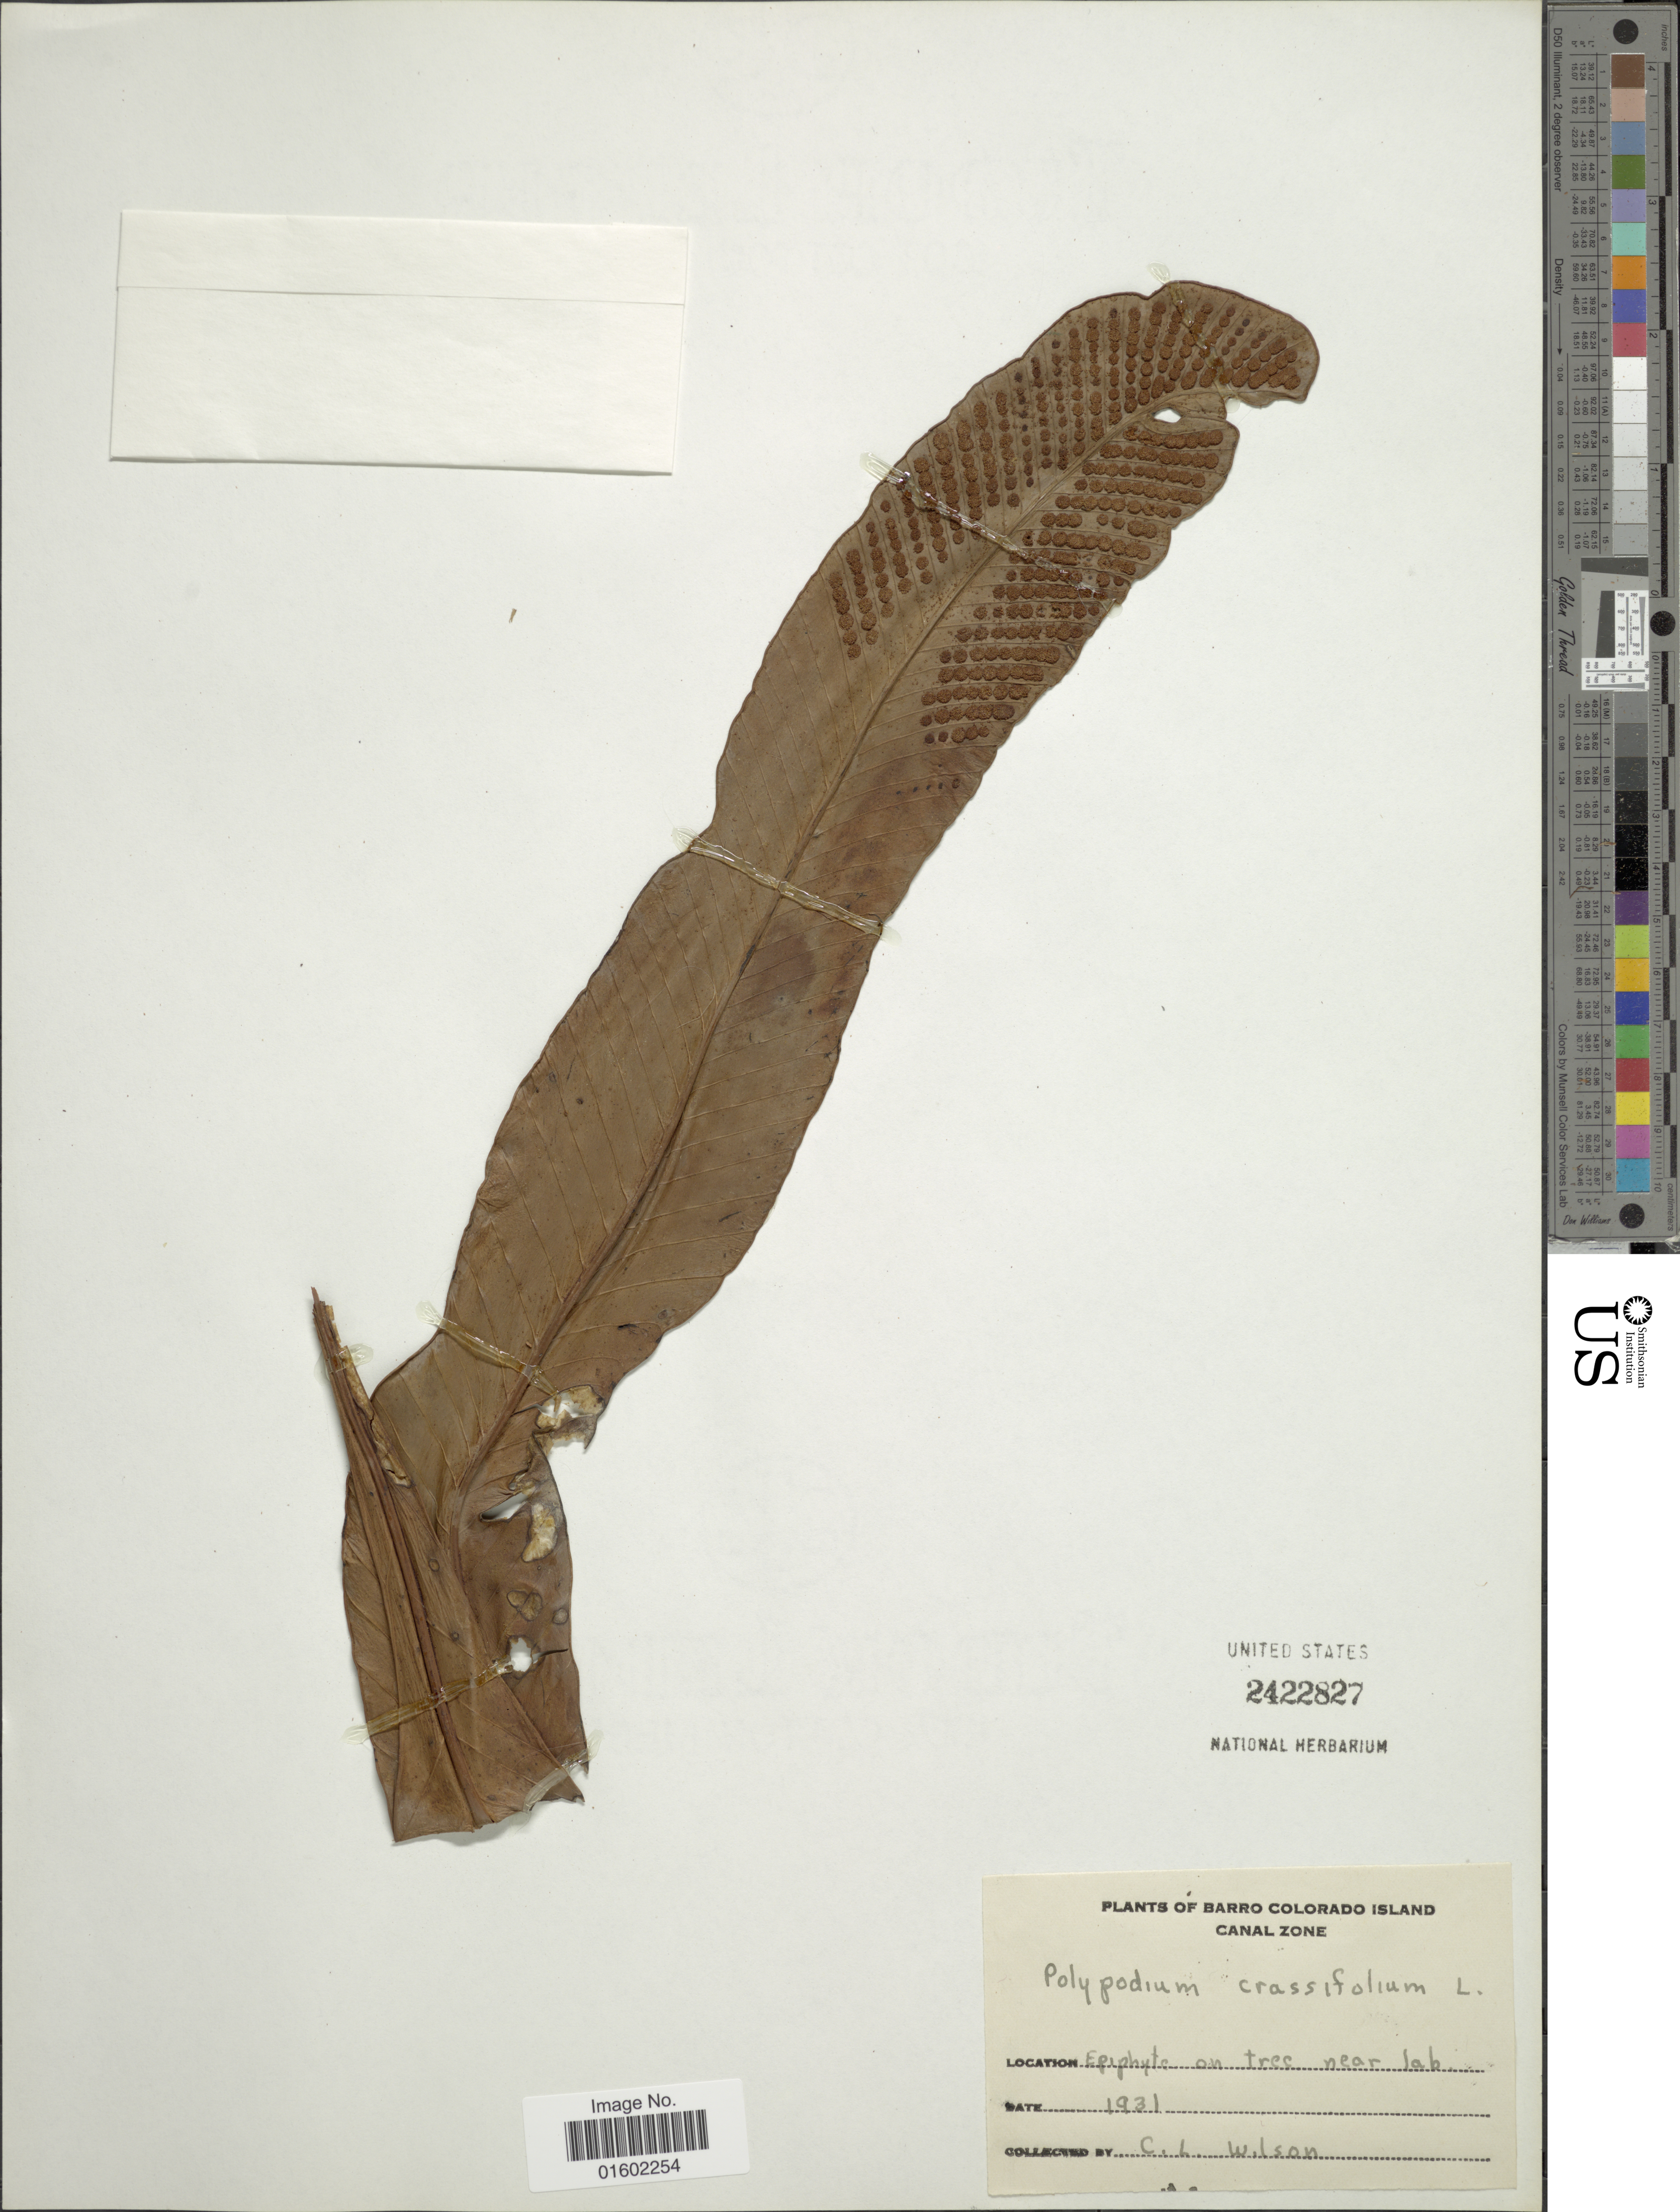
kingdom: Plantae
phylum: Tracheophyta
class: Polypodiopsida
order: Polypodiales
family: Polypodiaceae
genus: Niphidium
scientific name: Niphidium crassifolium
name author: (L.) Lellinger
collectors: C. L. Wilson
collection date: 1931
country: Panama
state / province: Panamá Oeste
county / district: Canal Zone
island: Barro Colorado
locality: Barro Colorado Island, Canal Zone, Near Lab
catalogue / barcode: US 2422827